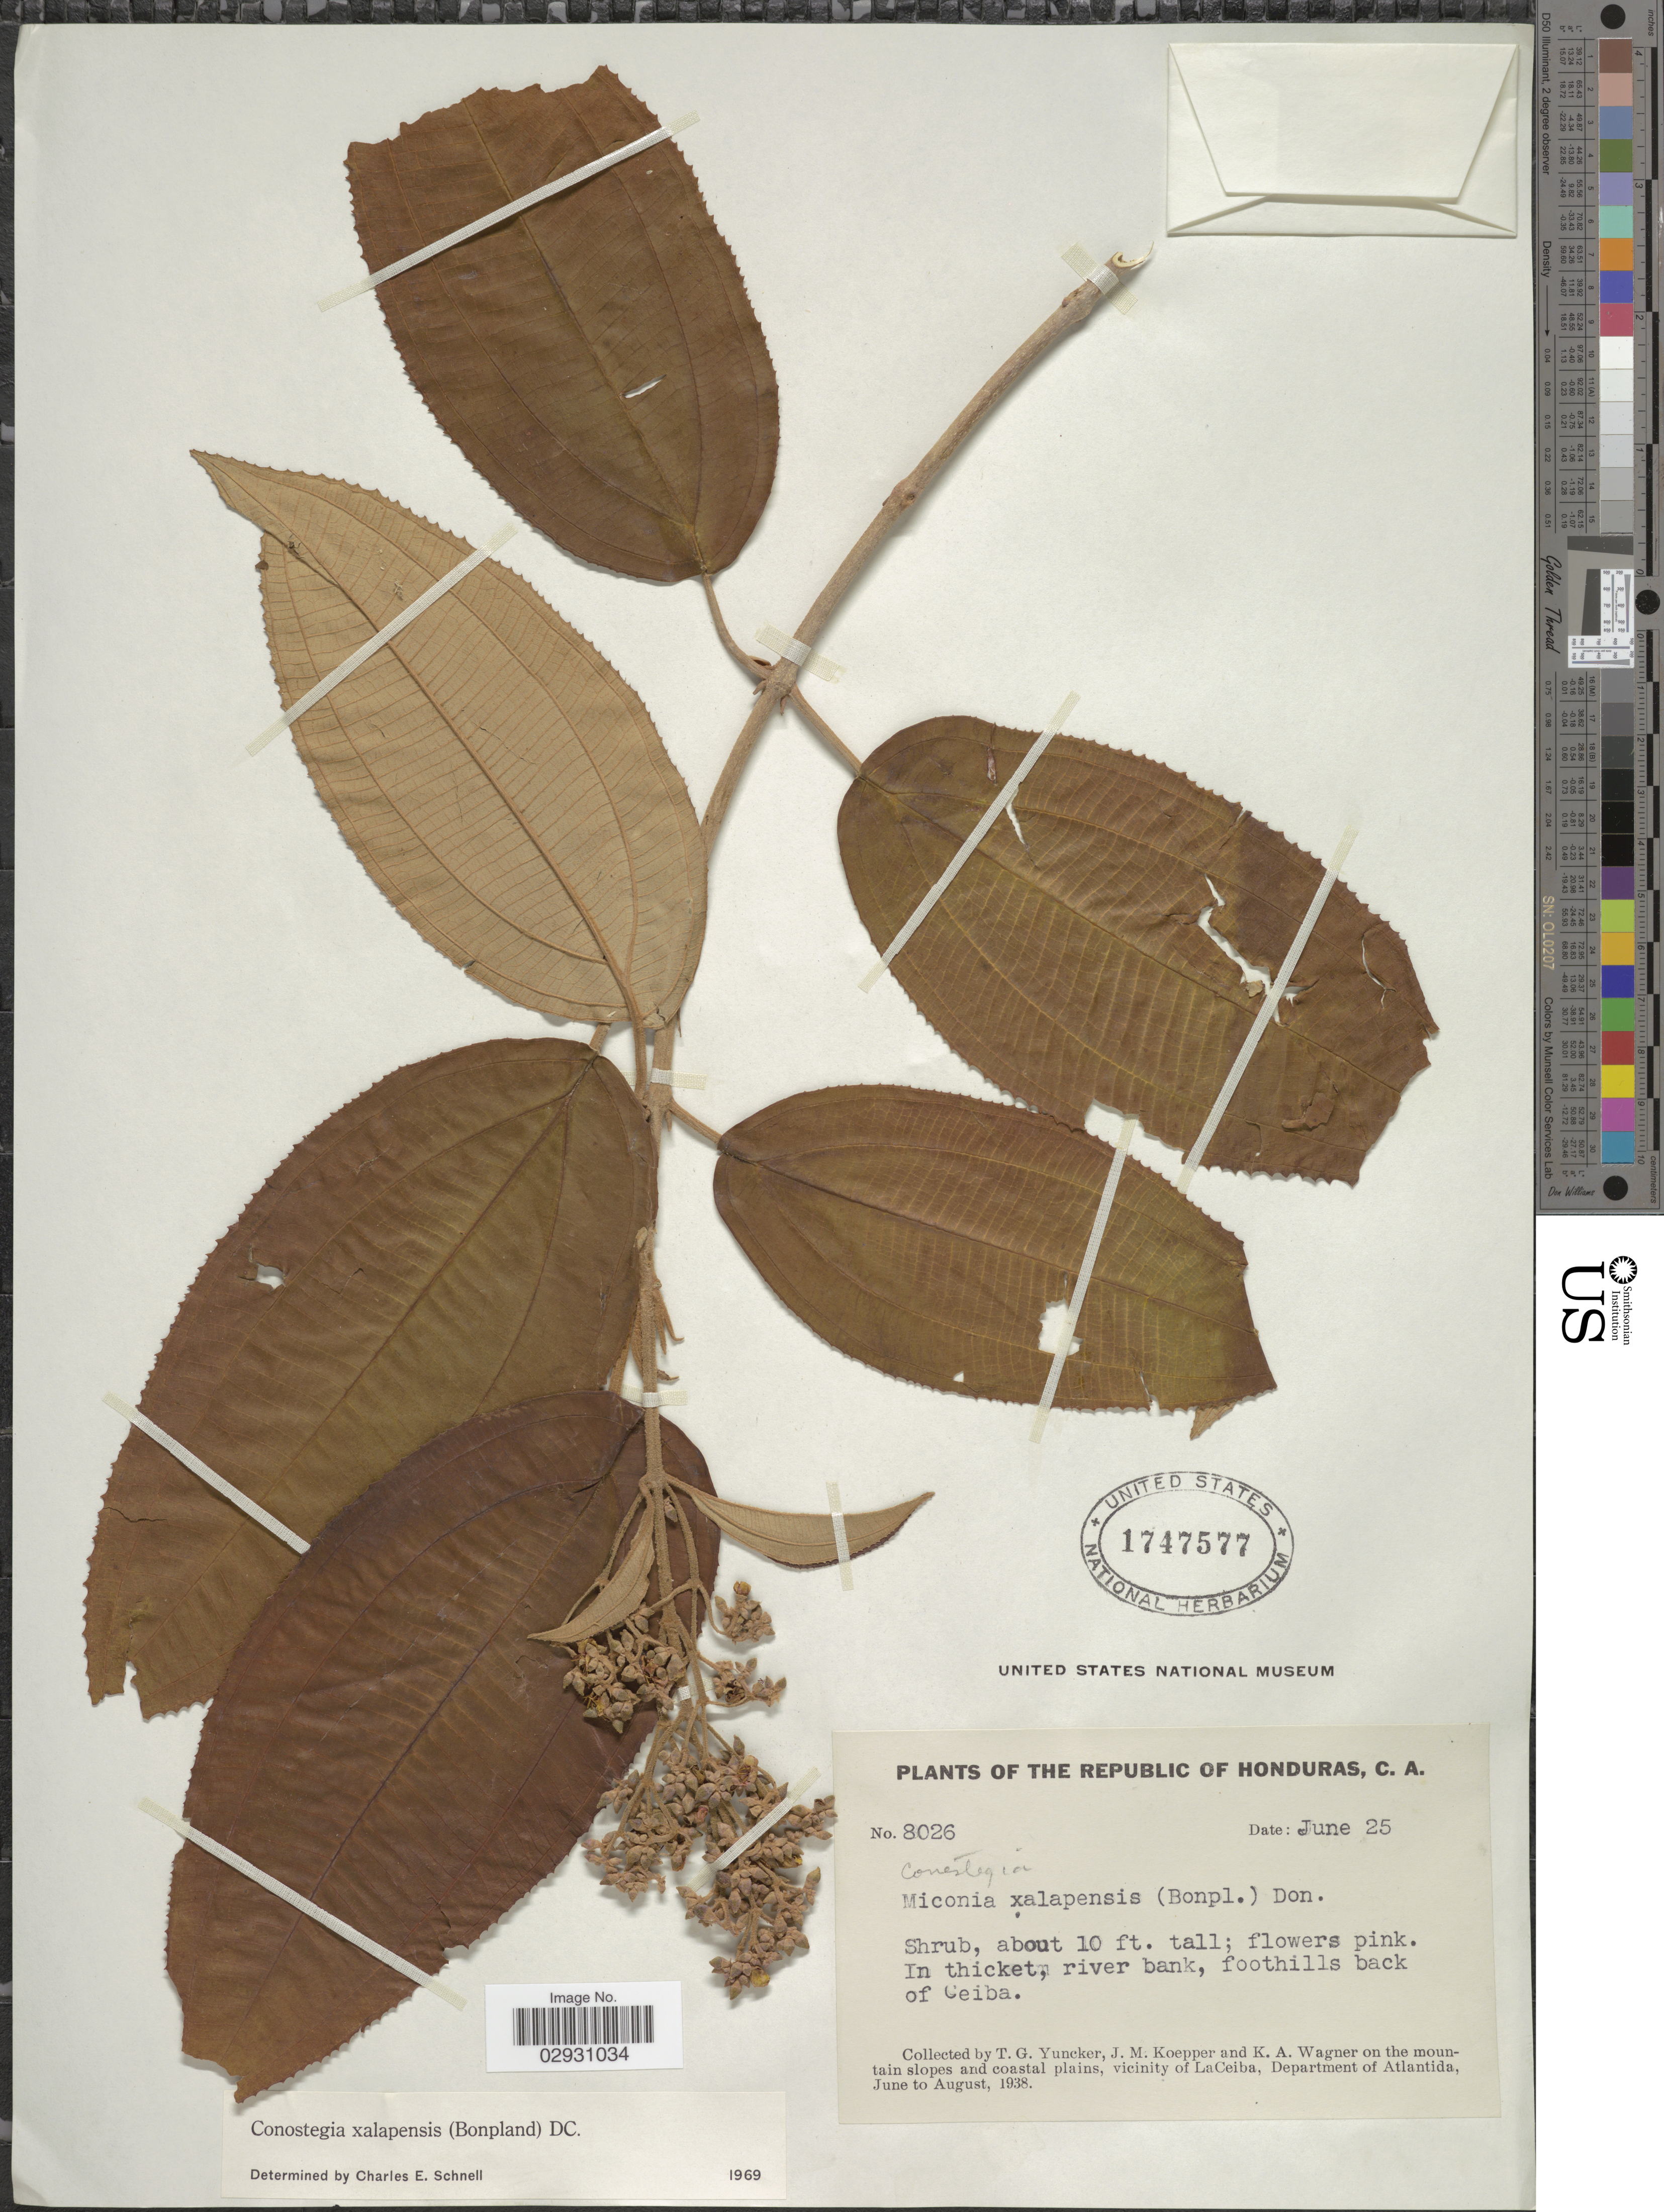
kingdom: Plantae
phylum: Tracheophyta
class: Magnoliopsida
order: Myrtales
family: Melastomataceae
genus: Conostegia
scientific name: Conostegia quadrangularis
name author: Schltdl. ex Steud.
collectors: T. G. Yuncker, J. M. Koepper & K. A. Wagner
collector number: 8026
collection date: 1938-06-26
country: Honduras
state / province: Atlántida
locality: On the mountain slopes and coastal plains, vicinity of LaCeiba, Department of Altantida.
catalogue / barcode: US 1747577